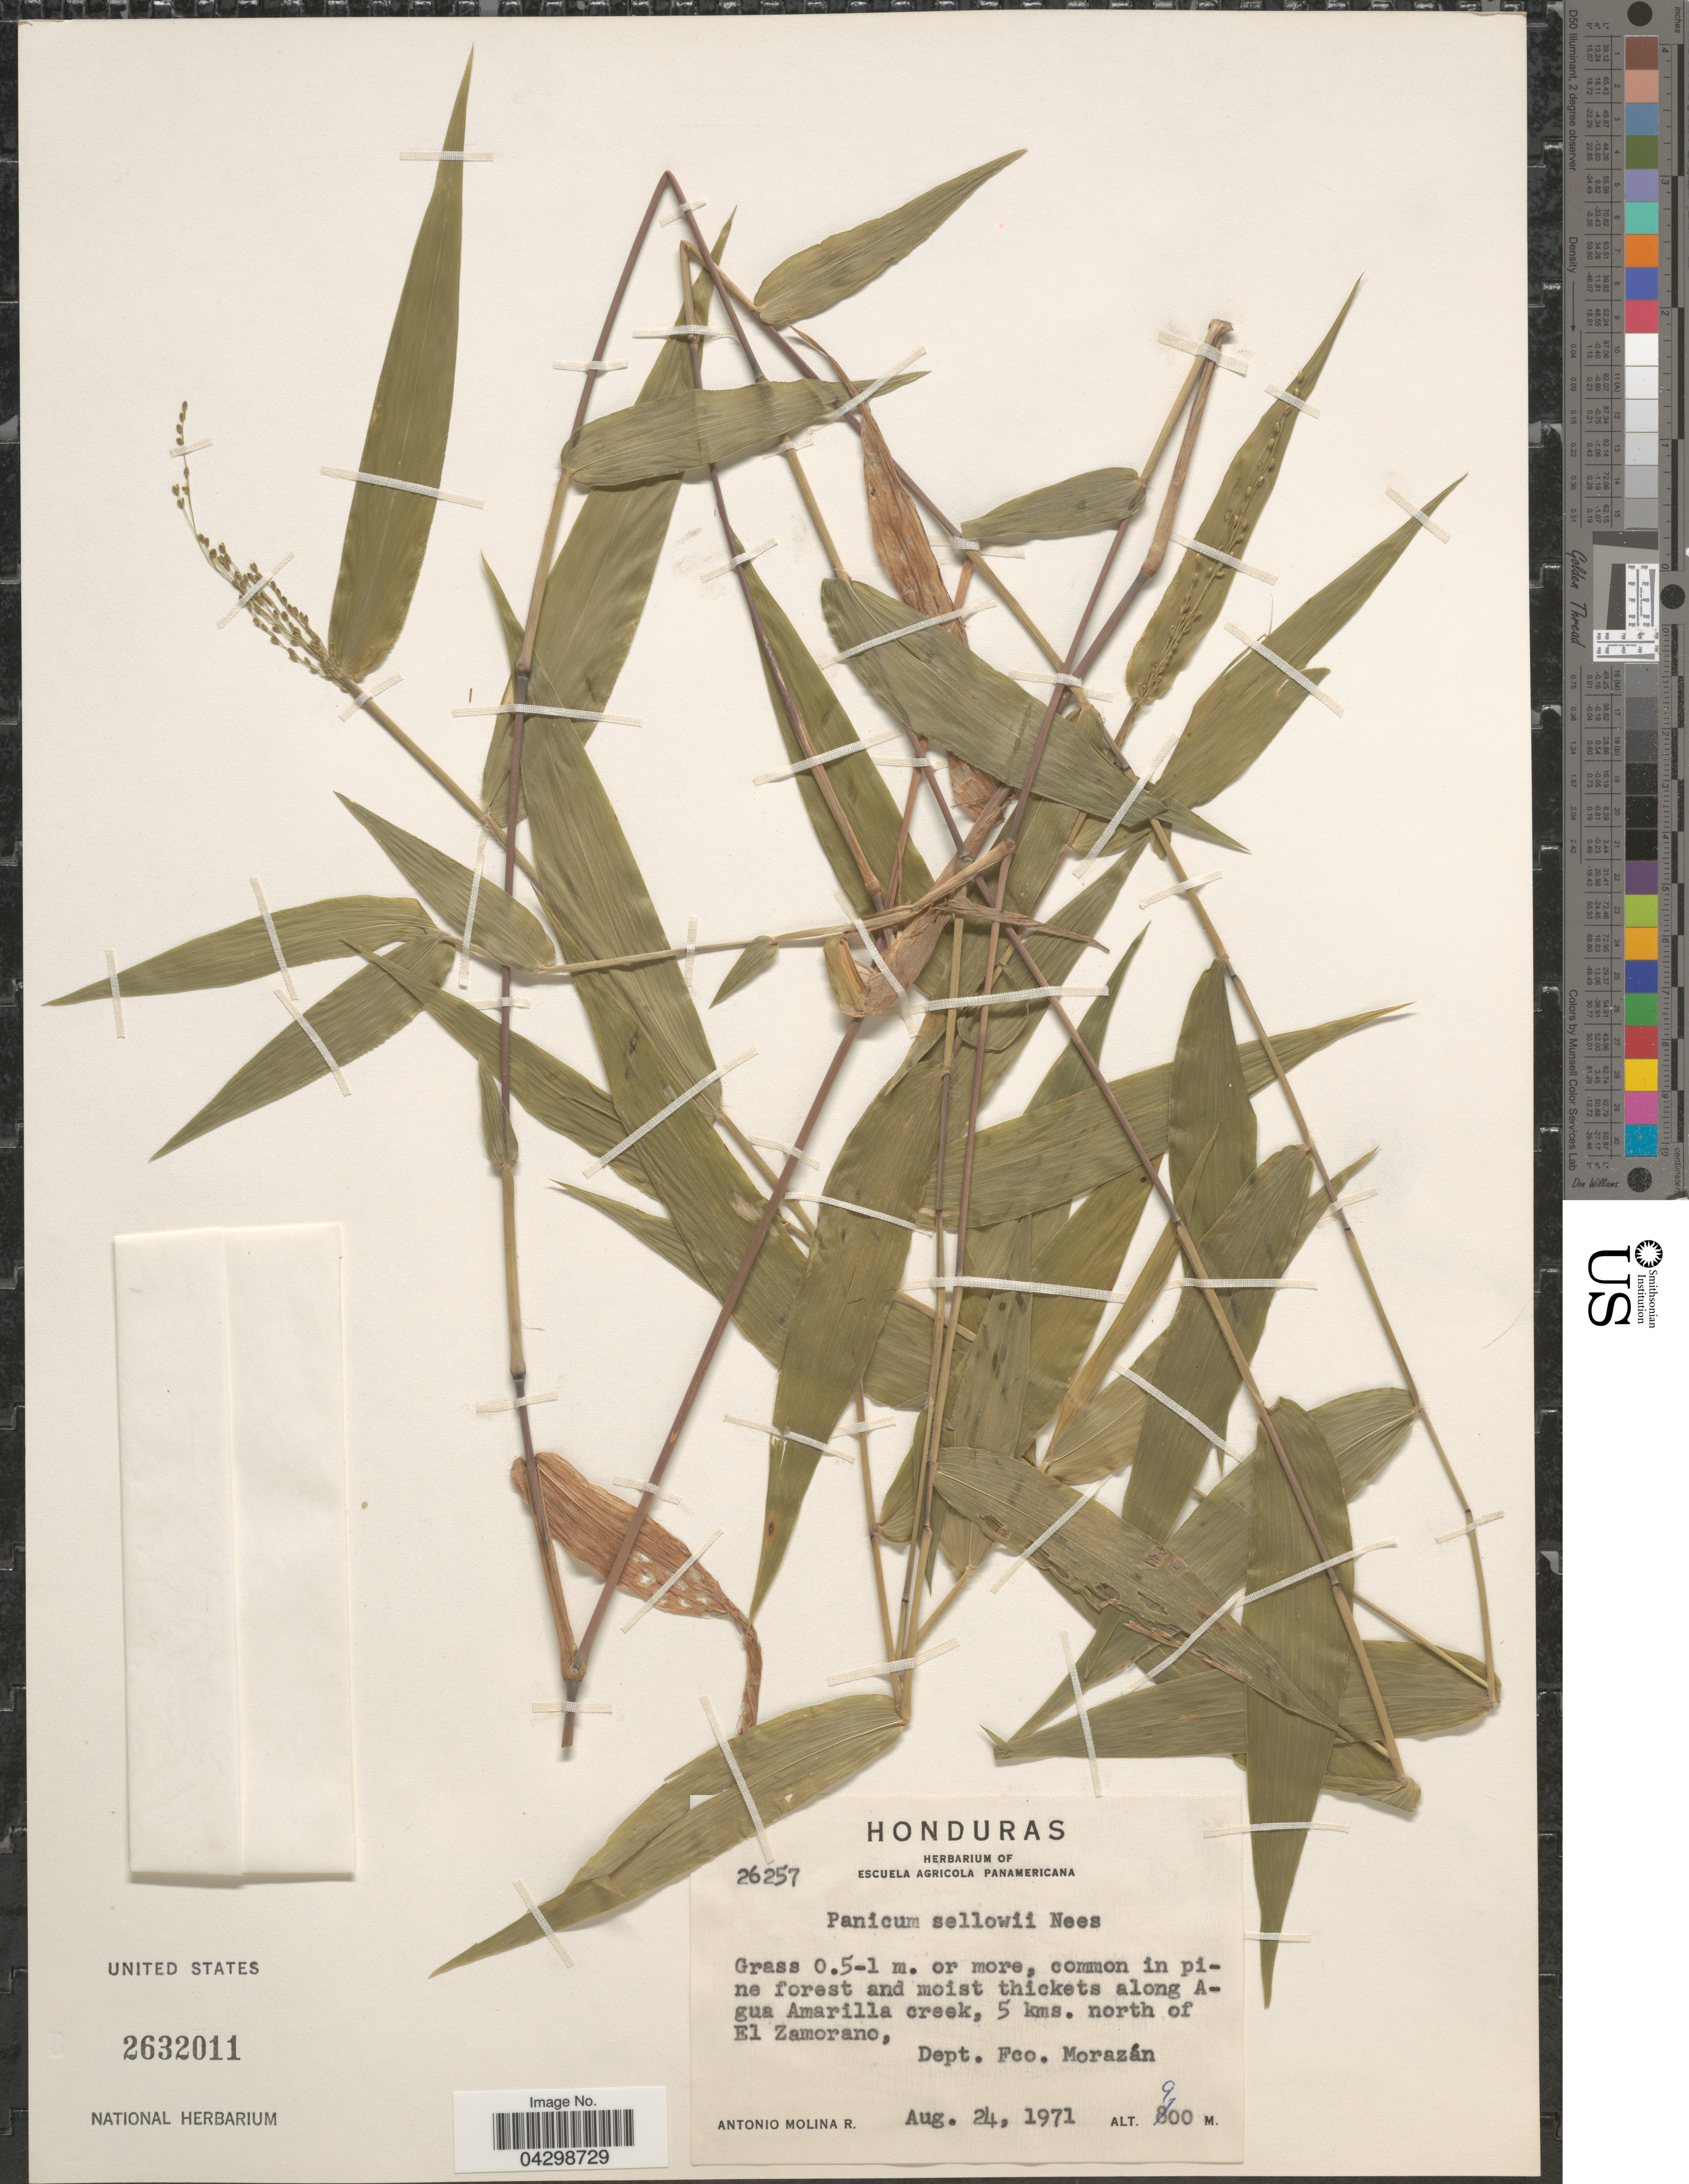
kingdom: Plantae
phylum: Tracheophyta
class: Liliopsida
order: Poales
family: Poaceae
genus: Panicum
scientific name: Panicum sellowii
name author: Nees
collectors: A. Molina R.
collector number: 26257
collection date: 1971-08-24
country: Honduras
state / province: Fco. Morazán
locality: Common in pine forest and moist thickets along Agua Amarilla creek, 5 kms. north of El Zamorano, Dept. Fco. Morazán.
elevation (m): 900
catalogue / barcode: US 2632011